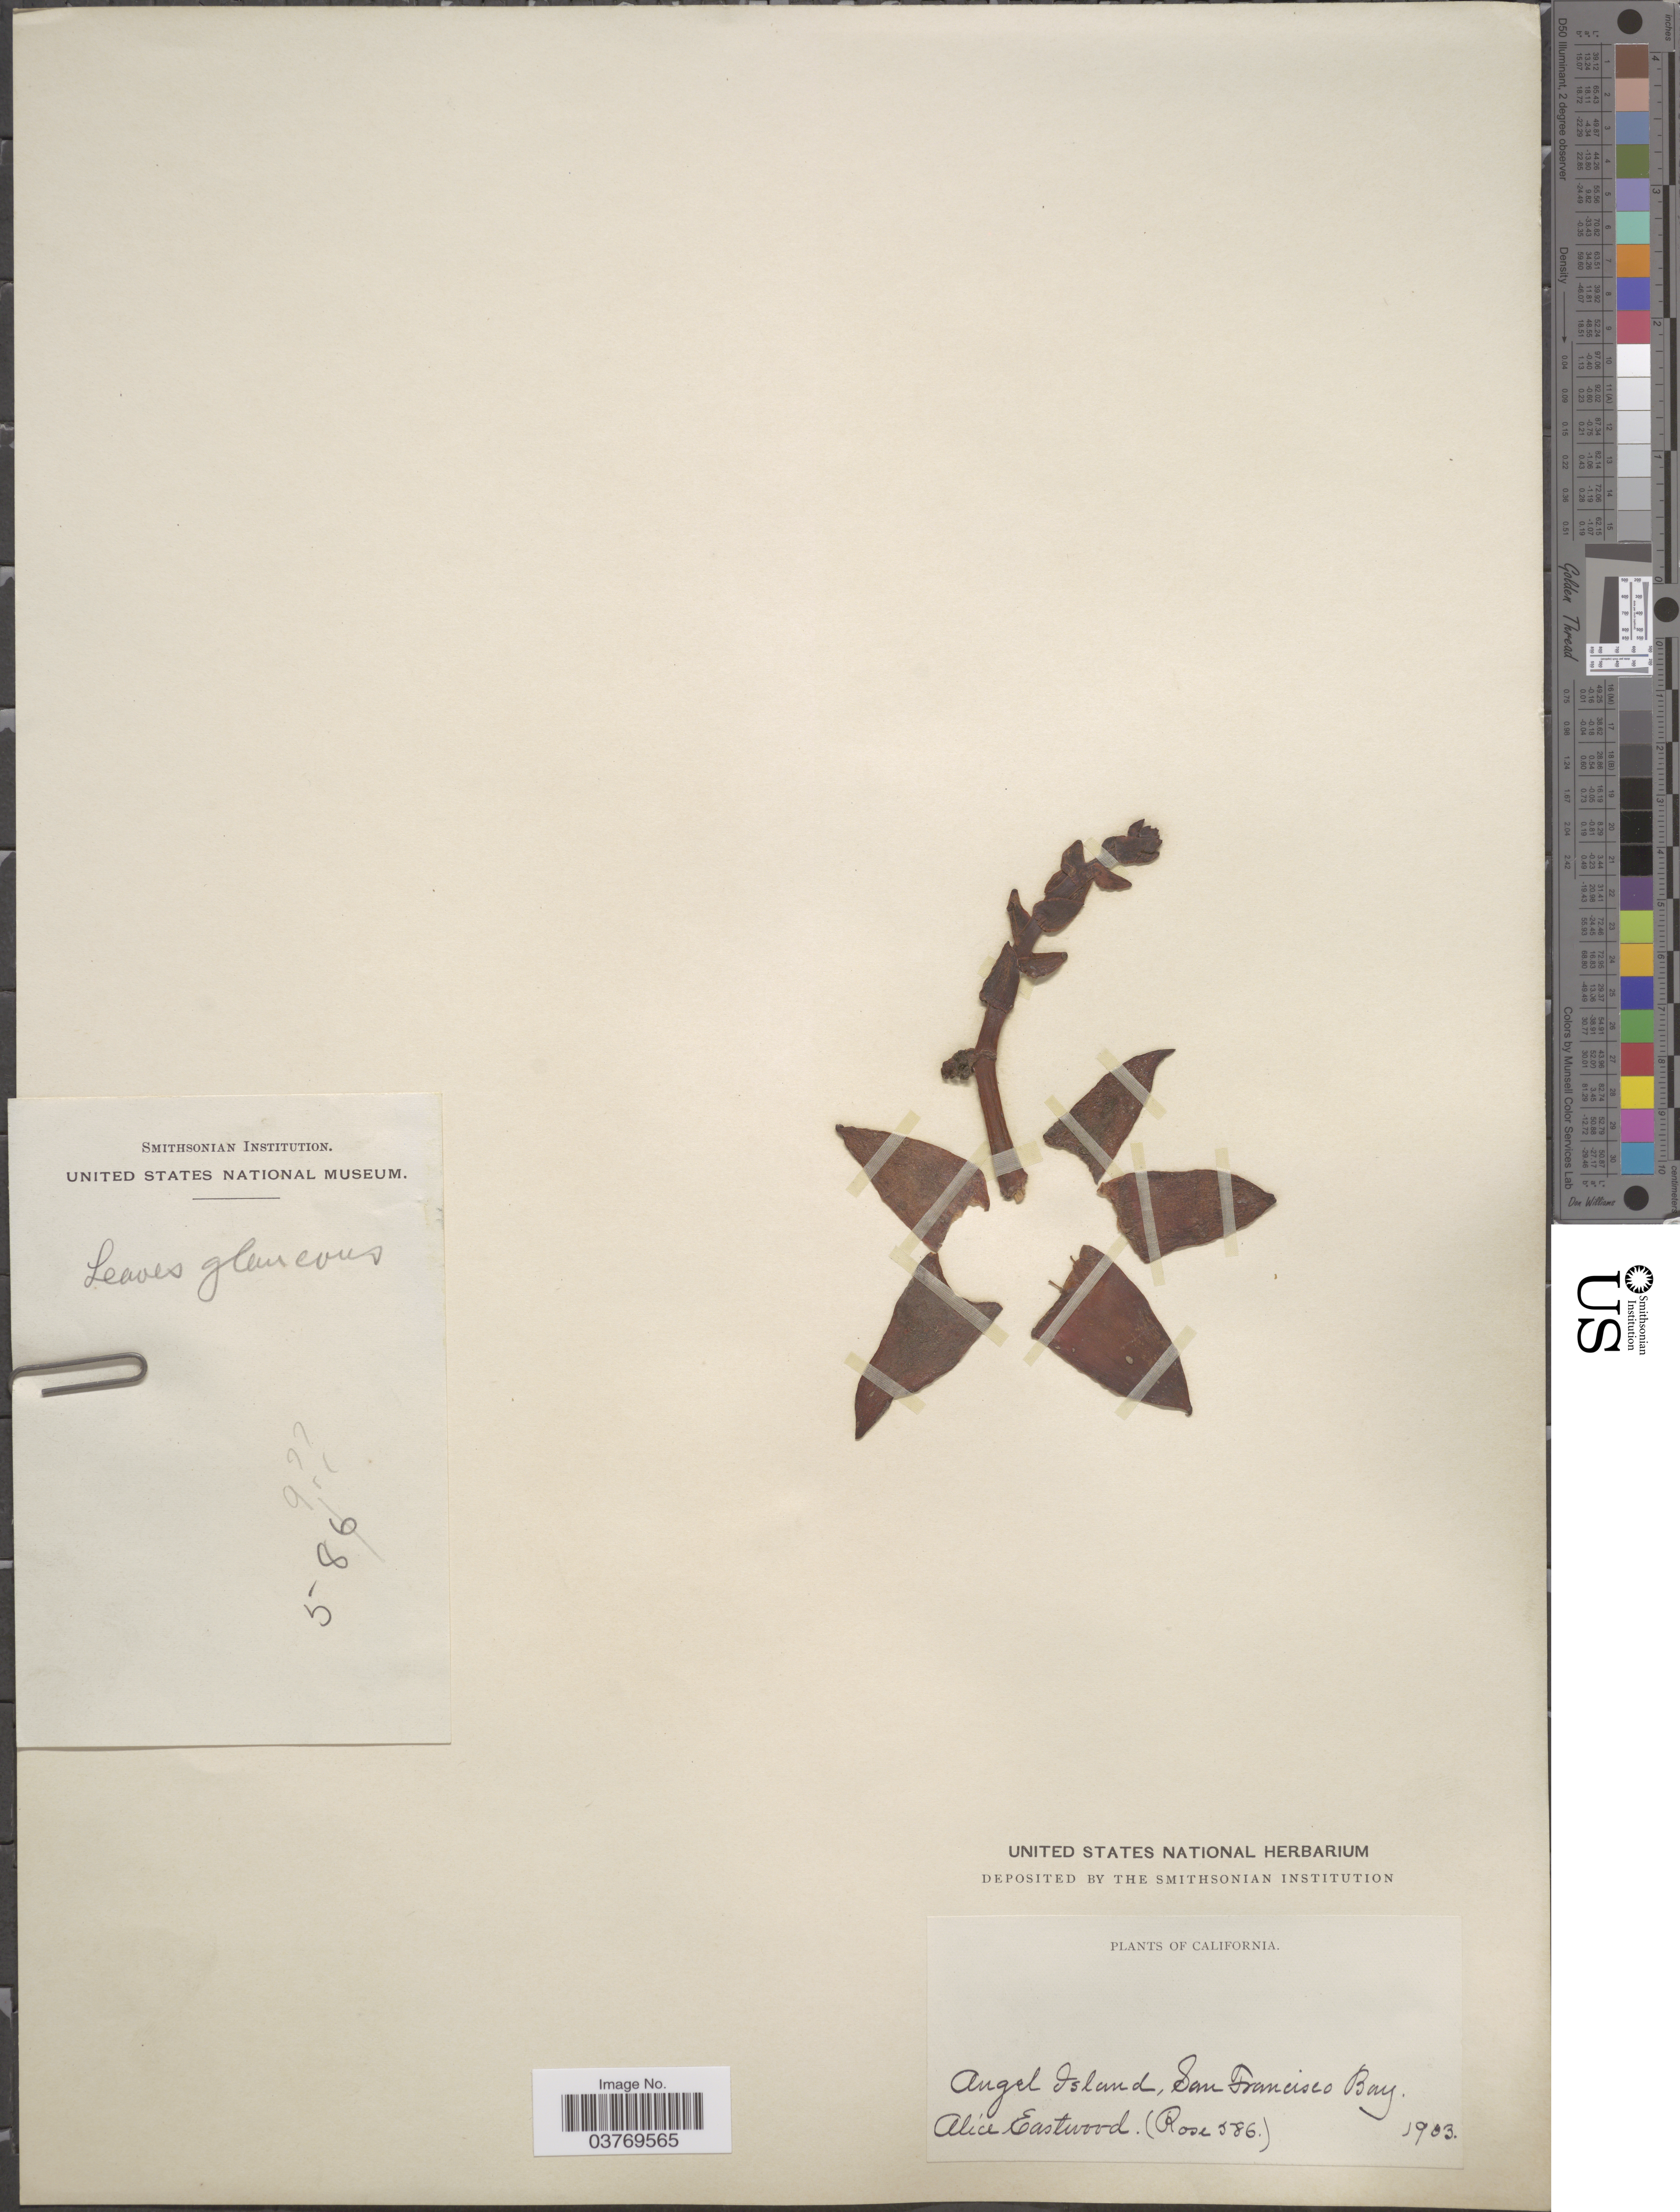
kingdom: Plantae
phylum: Tracheophyta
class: Magnoliopsida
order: Saxifragales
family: Crassulaceae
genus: Dudleya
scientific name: Dudleya caespitosa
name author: (Haw.) Britton & Rose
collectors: A. Eastwood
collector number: Rose586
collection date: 1903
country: United States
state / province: California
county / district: San Francisco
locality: Angel Island, San Francisco Bay.